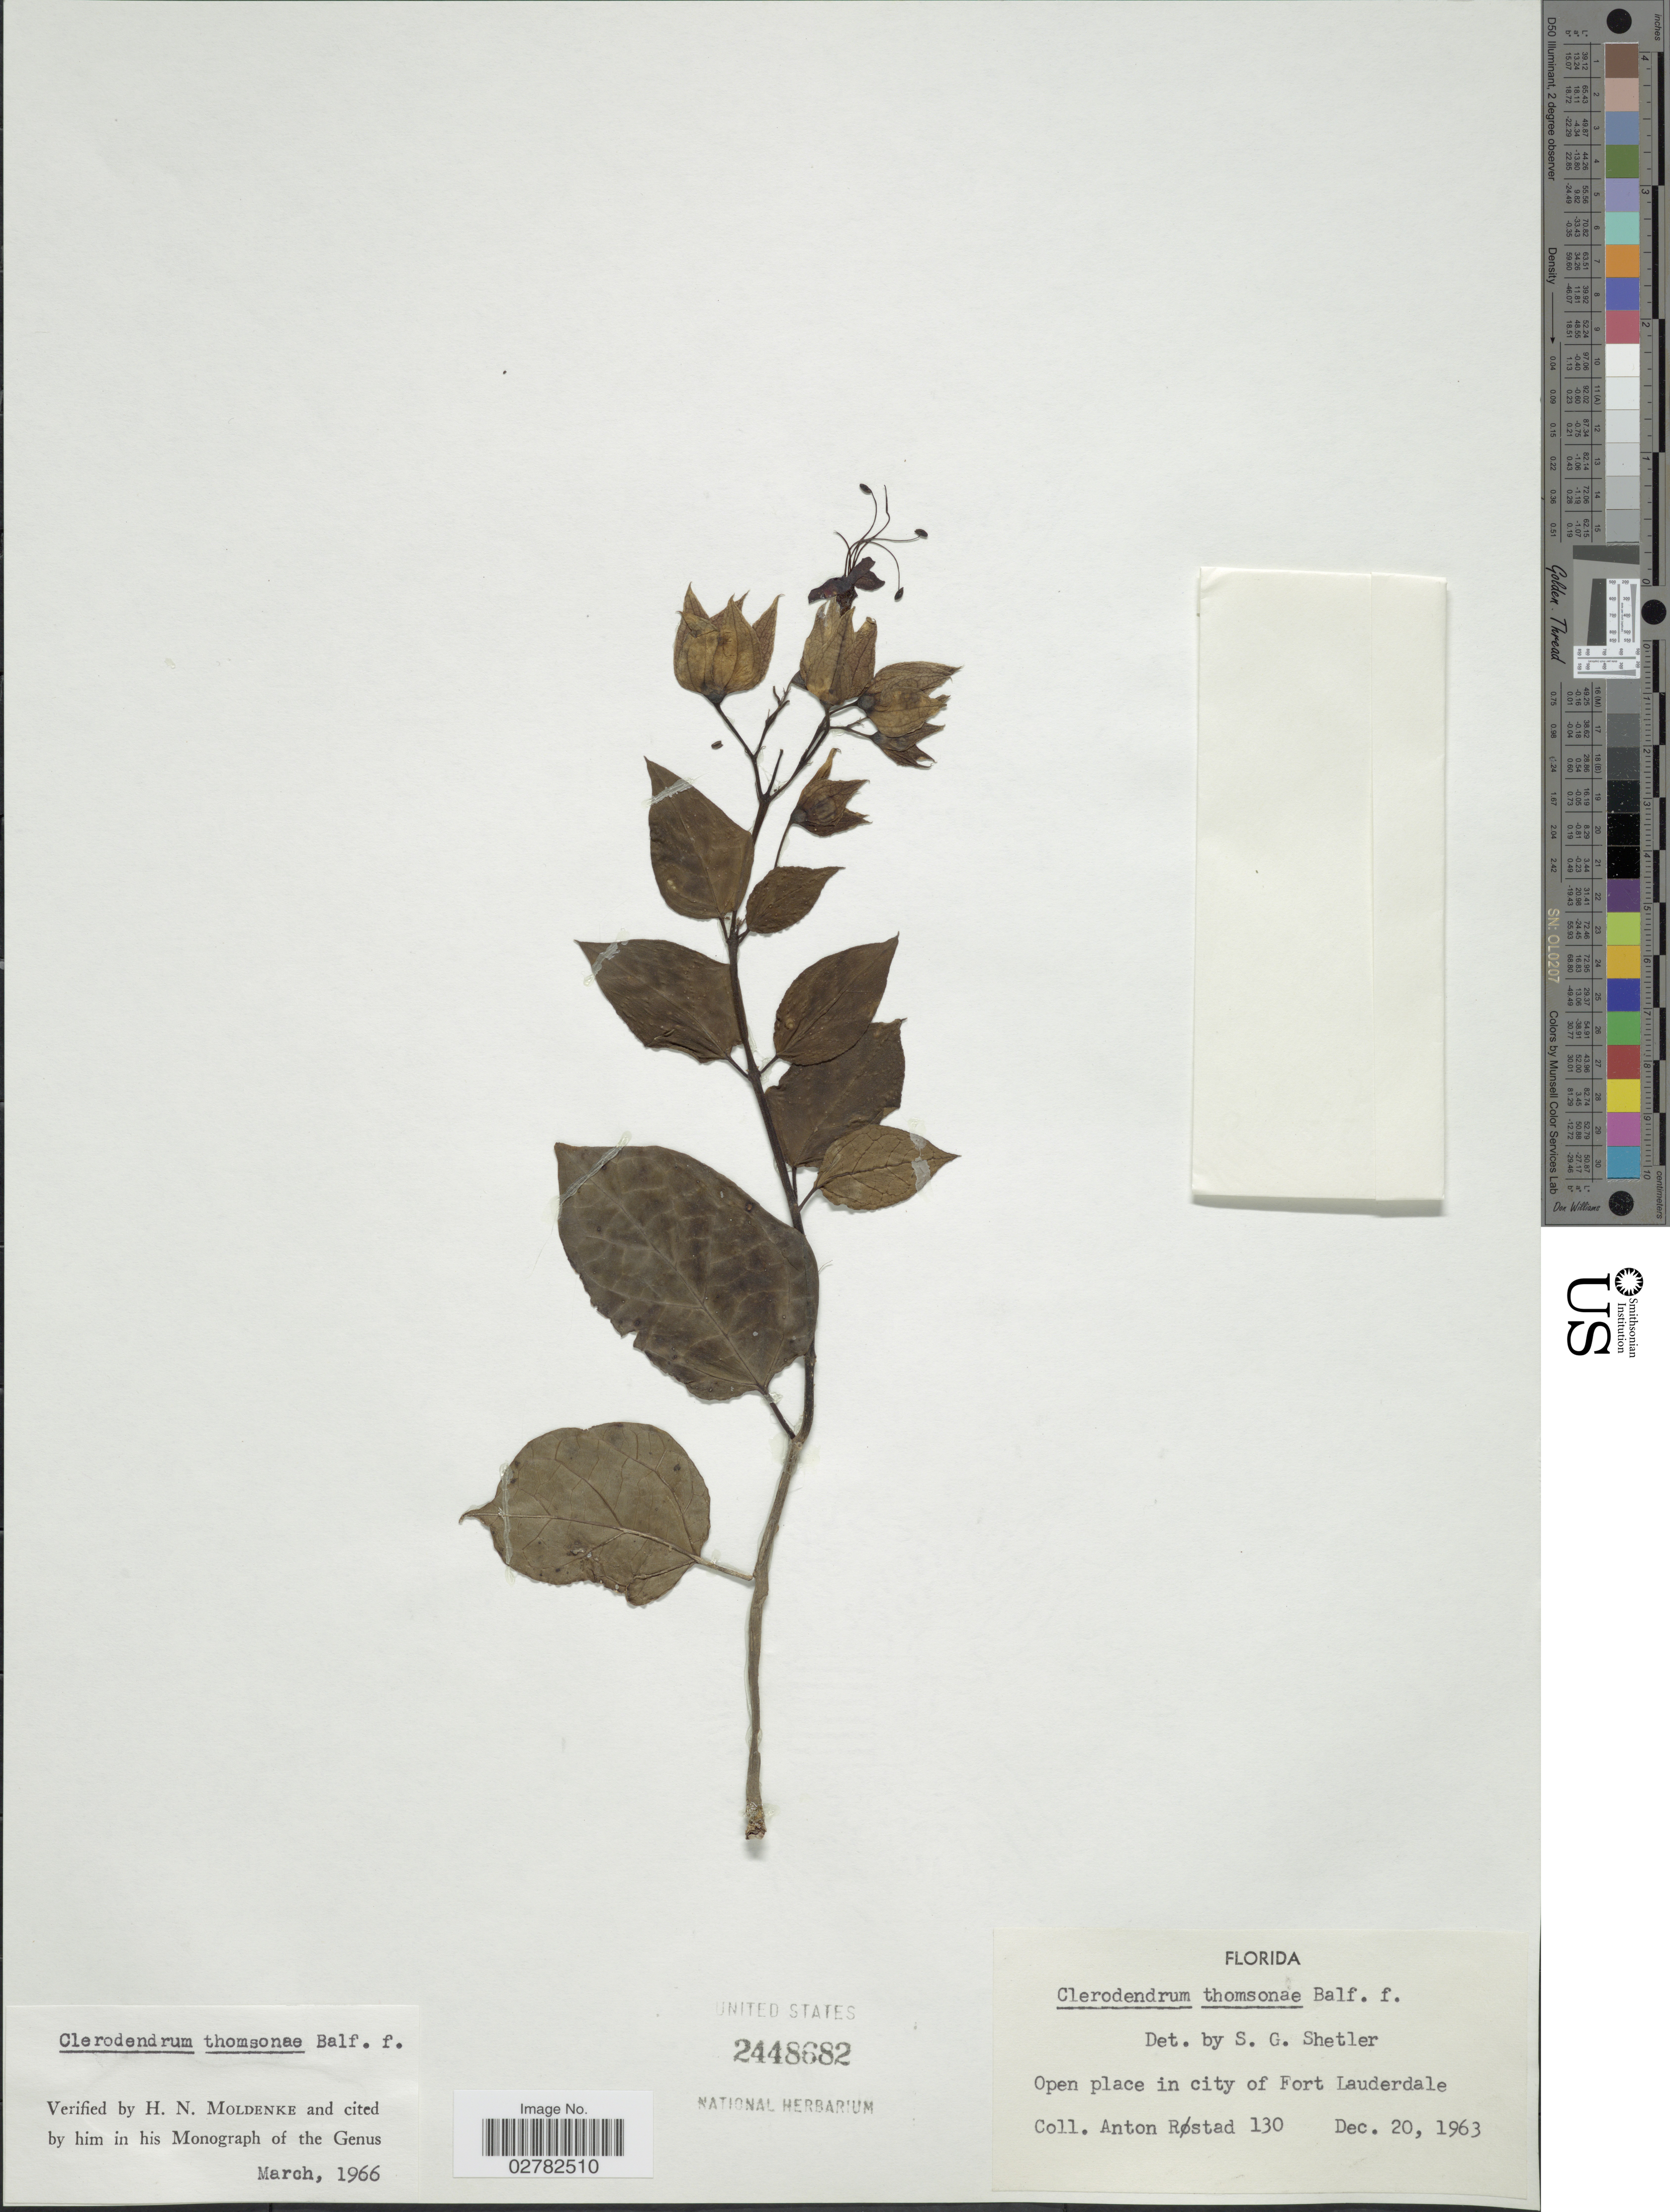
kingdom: Plantae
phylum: Tracheophyta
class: Magnoliopsida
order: Lamiales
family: Lamiaceae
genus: Clerodendrum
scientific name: Clerodendrum thomsoniae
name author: Balf.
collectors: A. Róstad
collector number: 130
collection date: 1963-12-20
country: United States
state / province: Florida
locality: Open place in city of Fort Lauderdale.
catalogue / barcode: US 2448682